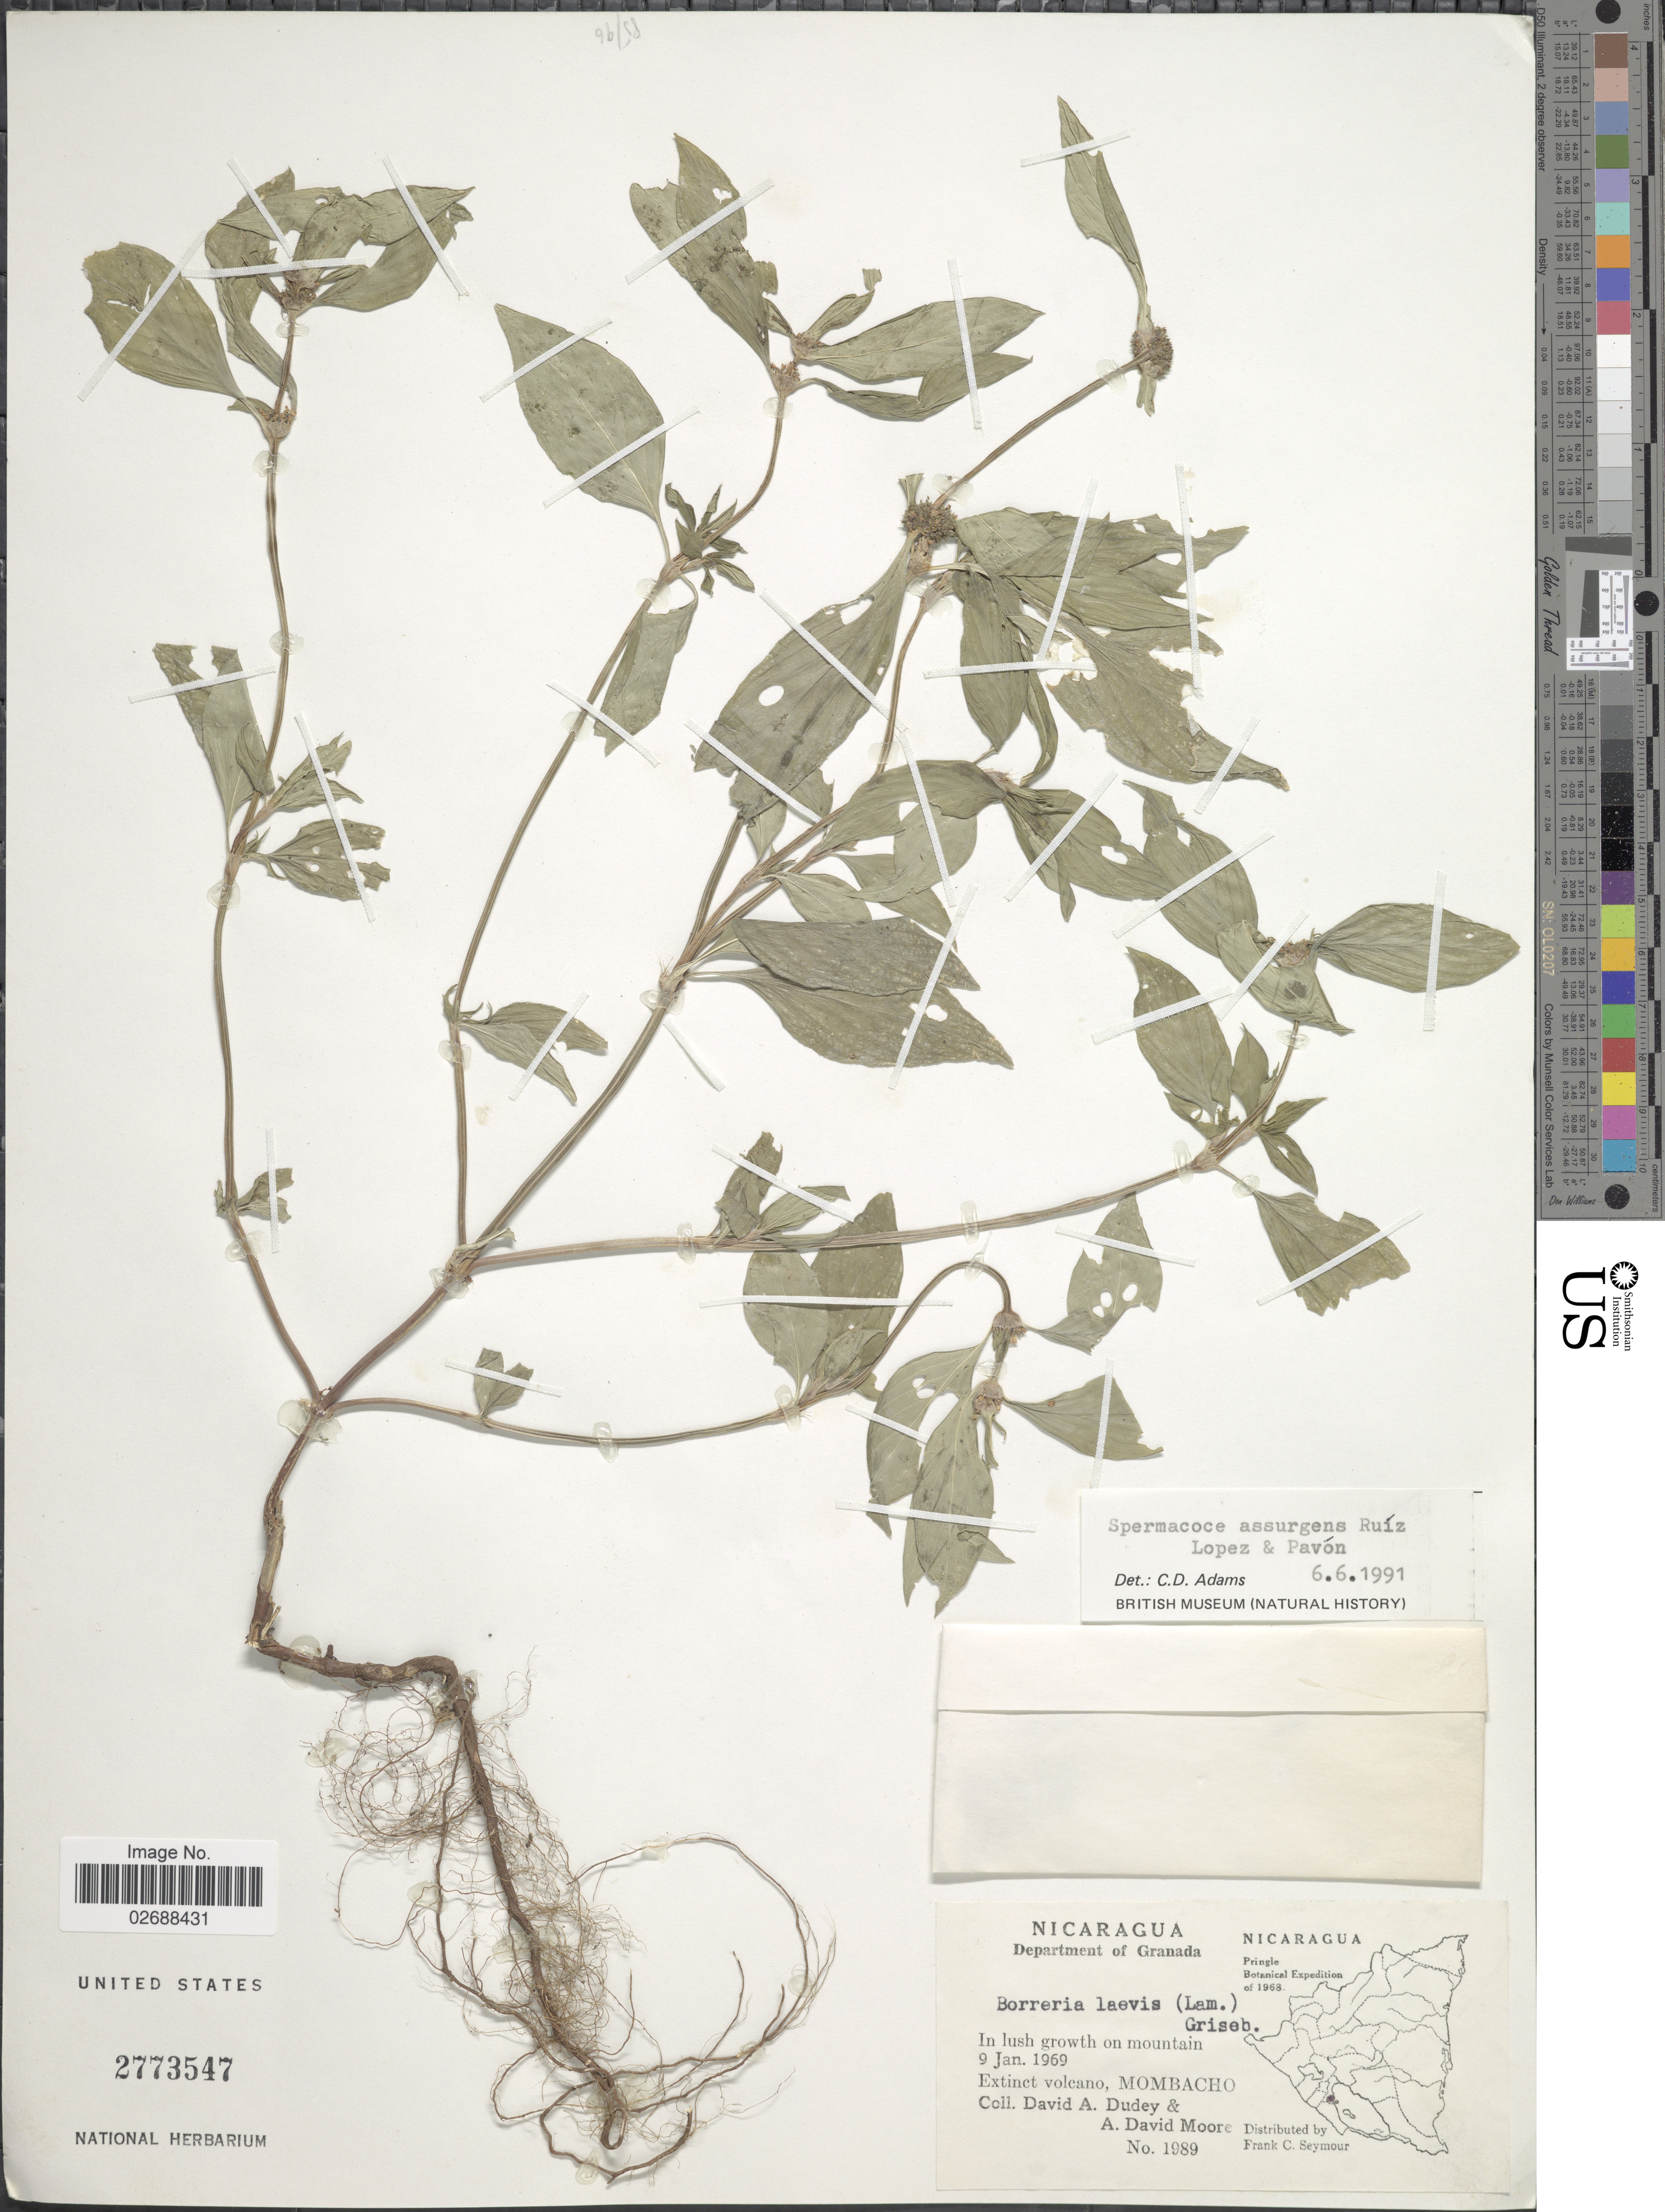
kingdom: Plantae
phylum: Tracheophyta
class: Magnoliopsida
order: Gentianales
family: Rubiaceae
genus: Spermacoce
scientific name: Spermacoce assurgens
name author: Ruiz & Pav.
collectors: D. Dudey & A. Moore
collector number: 1989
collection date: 1969-01-09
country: Nicaragua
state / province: Granada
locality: Extinct volcano, Mombacho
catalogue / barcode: US 2773547